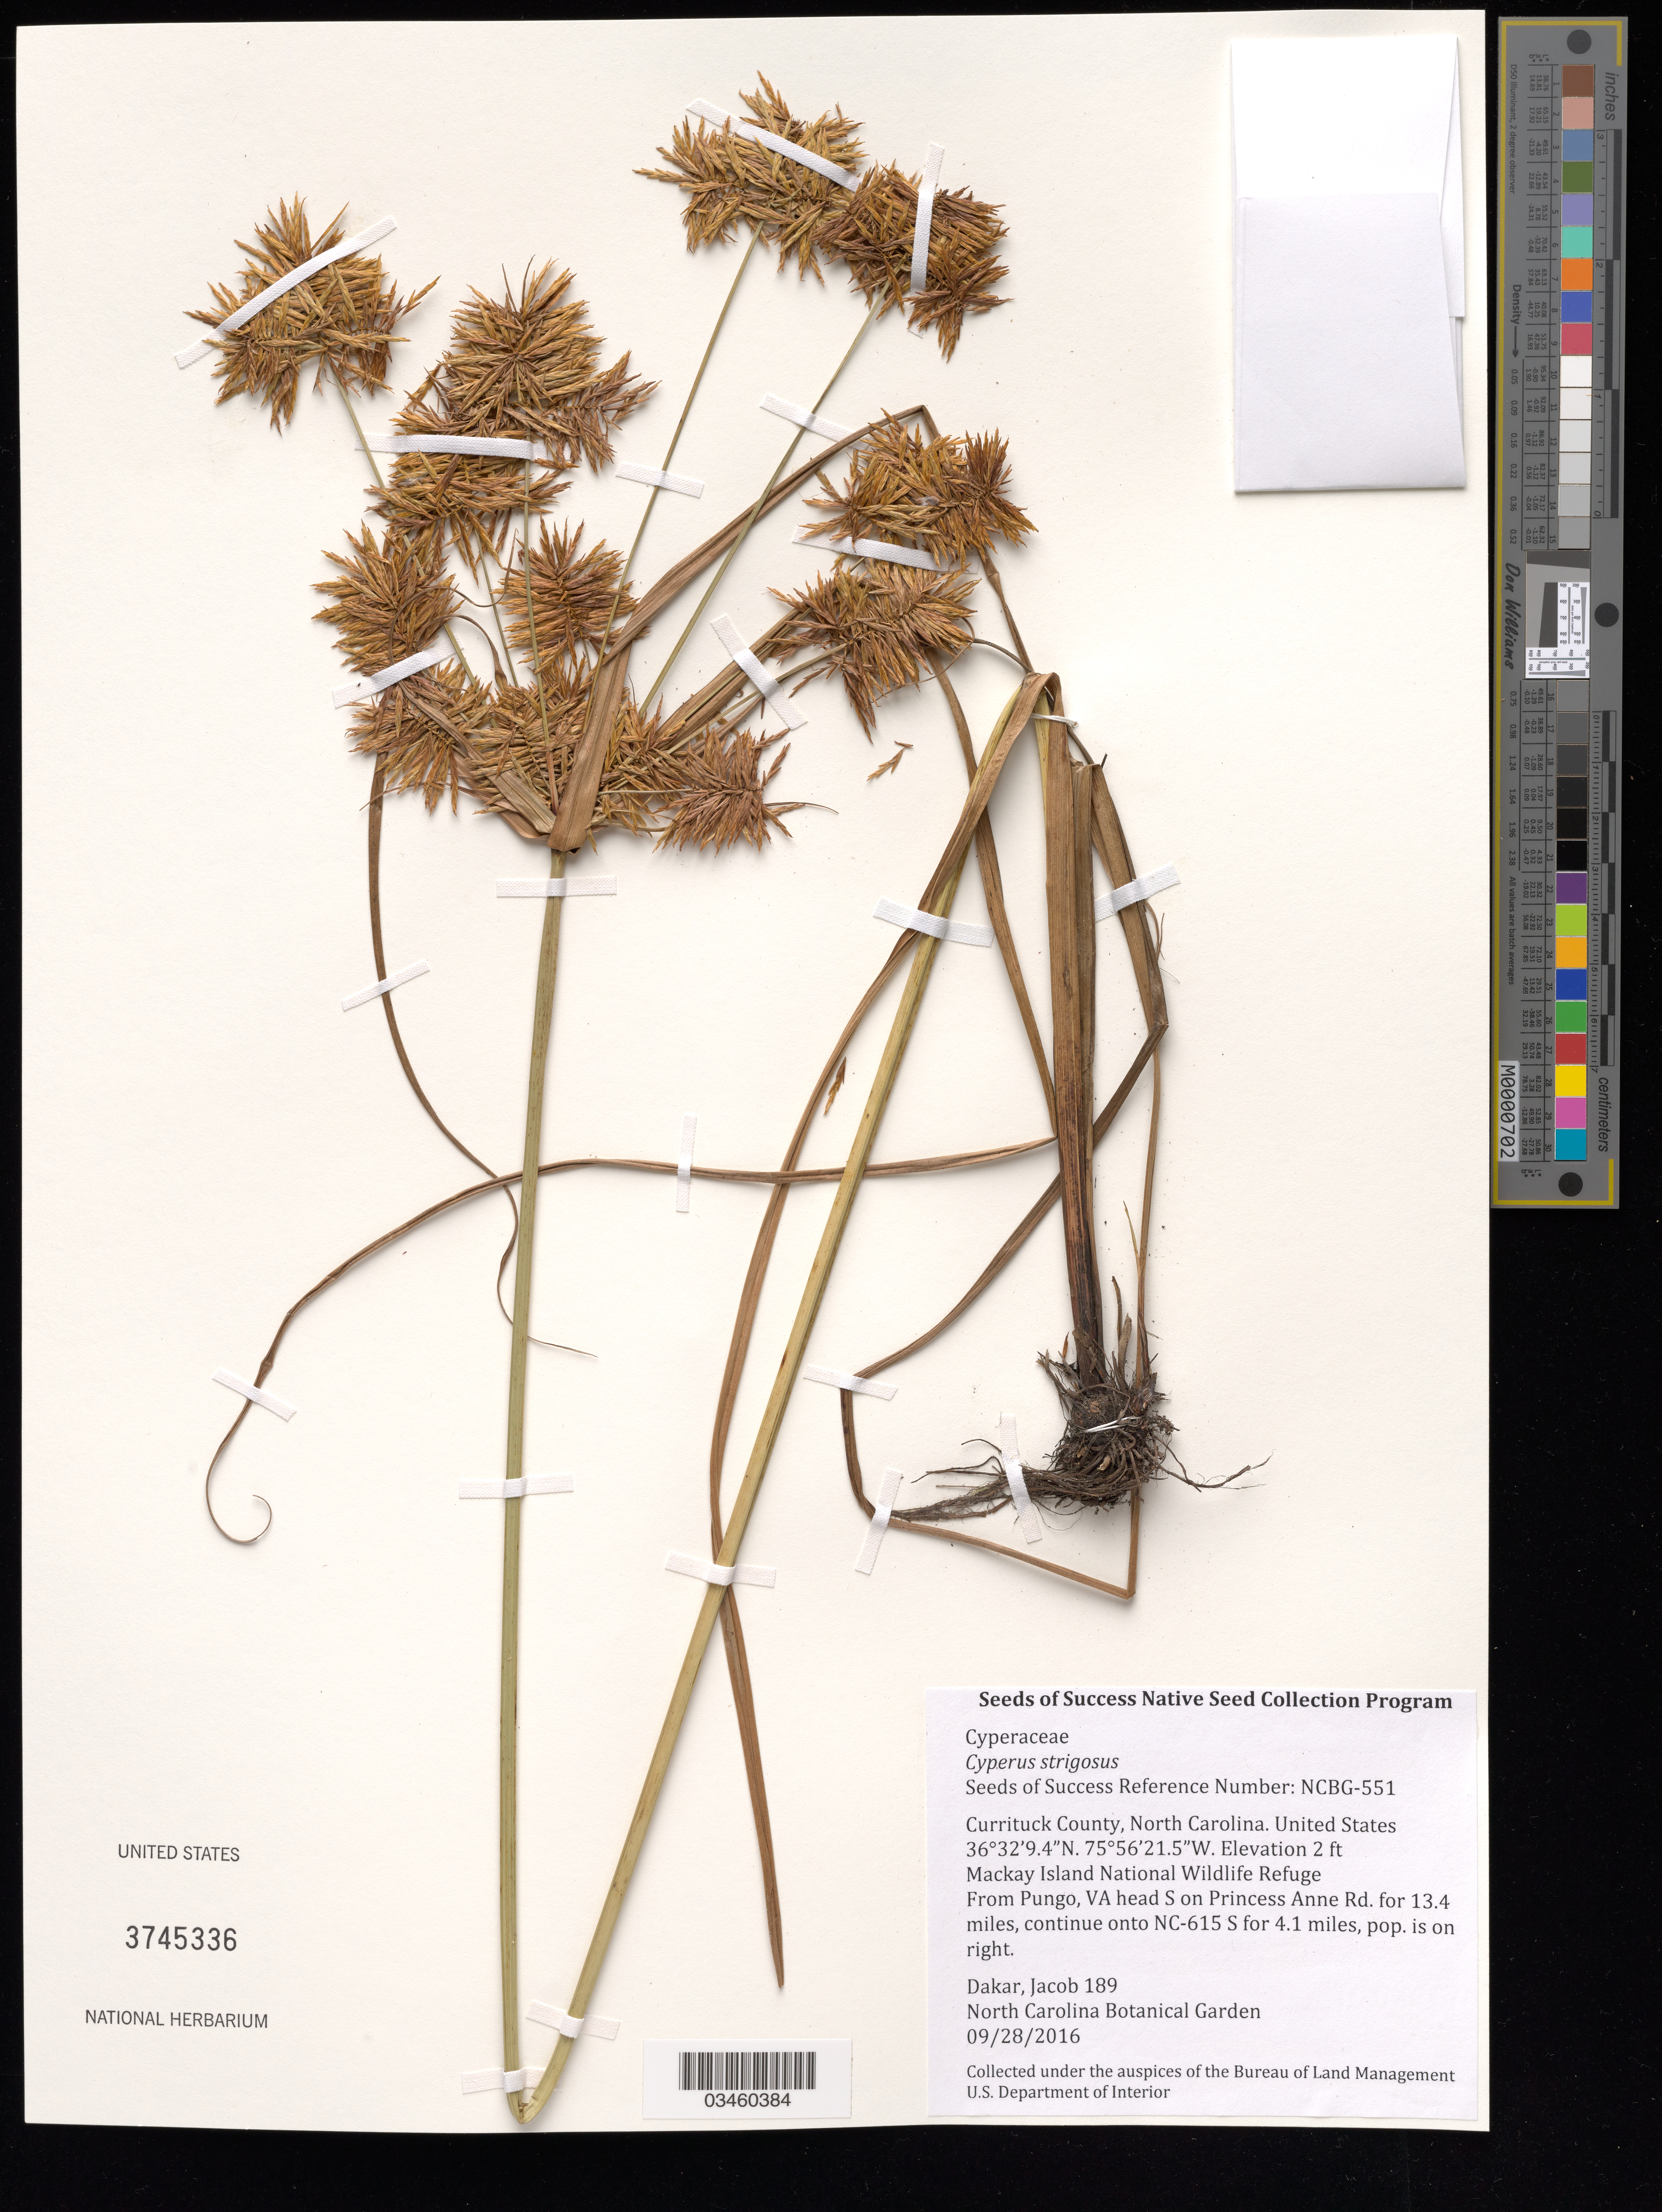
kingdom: Plantae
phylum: Tracheophyta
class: Liliopsida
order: Poales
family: Cyperaceae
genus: Cyperus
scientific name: Cyperus strigosus L.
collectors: J. Dakar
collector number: NCBG-551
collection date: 2016-09-28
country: United States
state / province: North Carolina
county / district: Currituck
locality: Mackay Island National Wildlife Refuge, US-615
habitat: Mid-atlantic high salt marsh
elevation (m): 1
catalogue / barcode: US 3745336